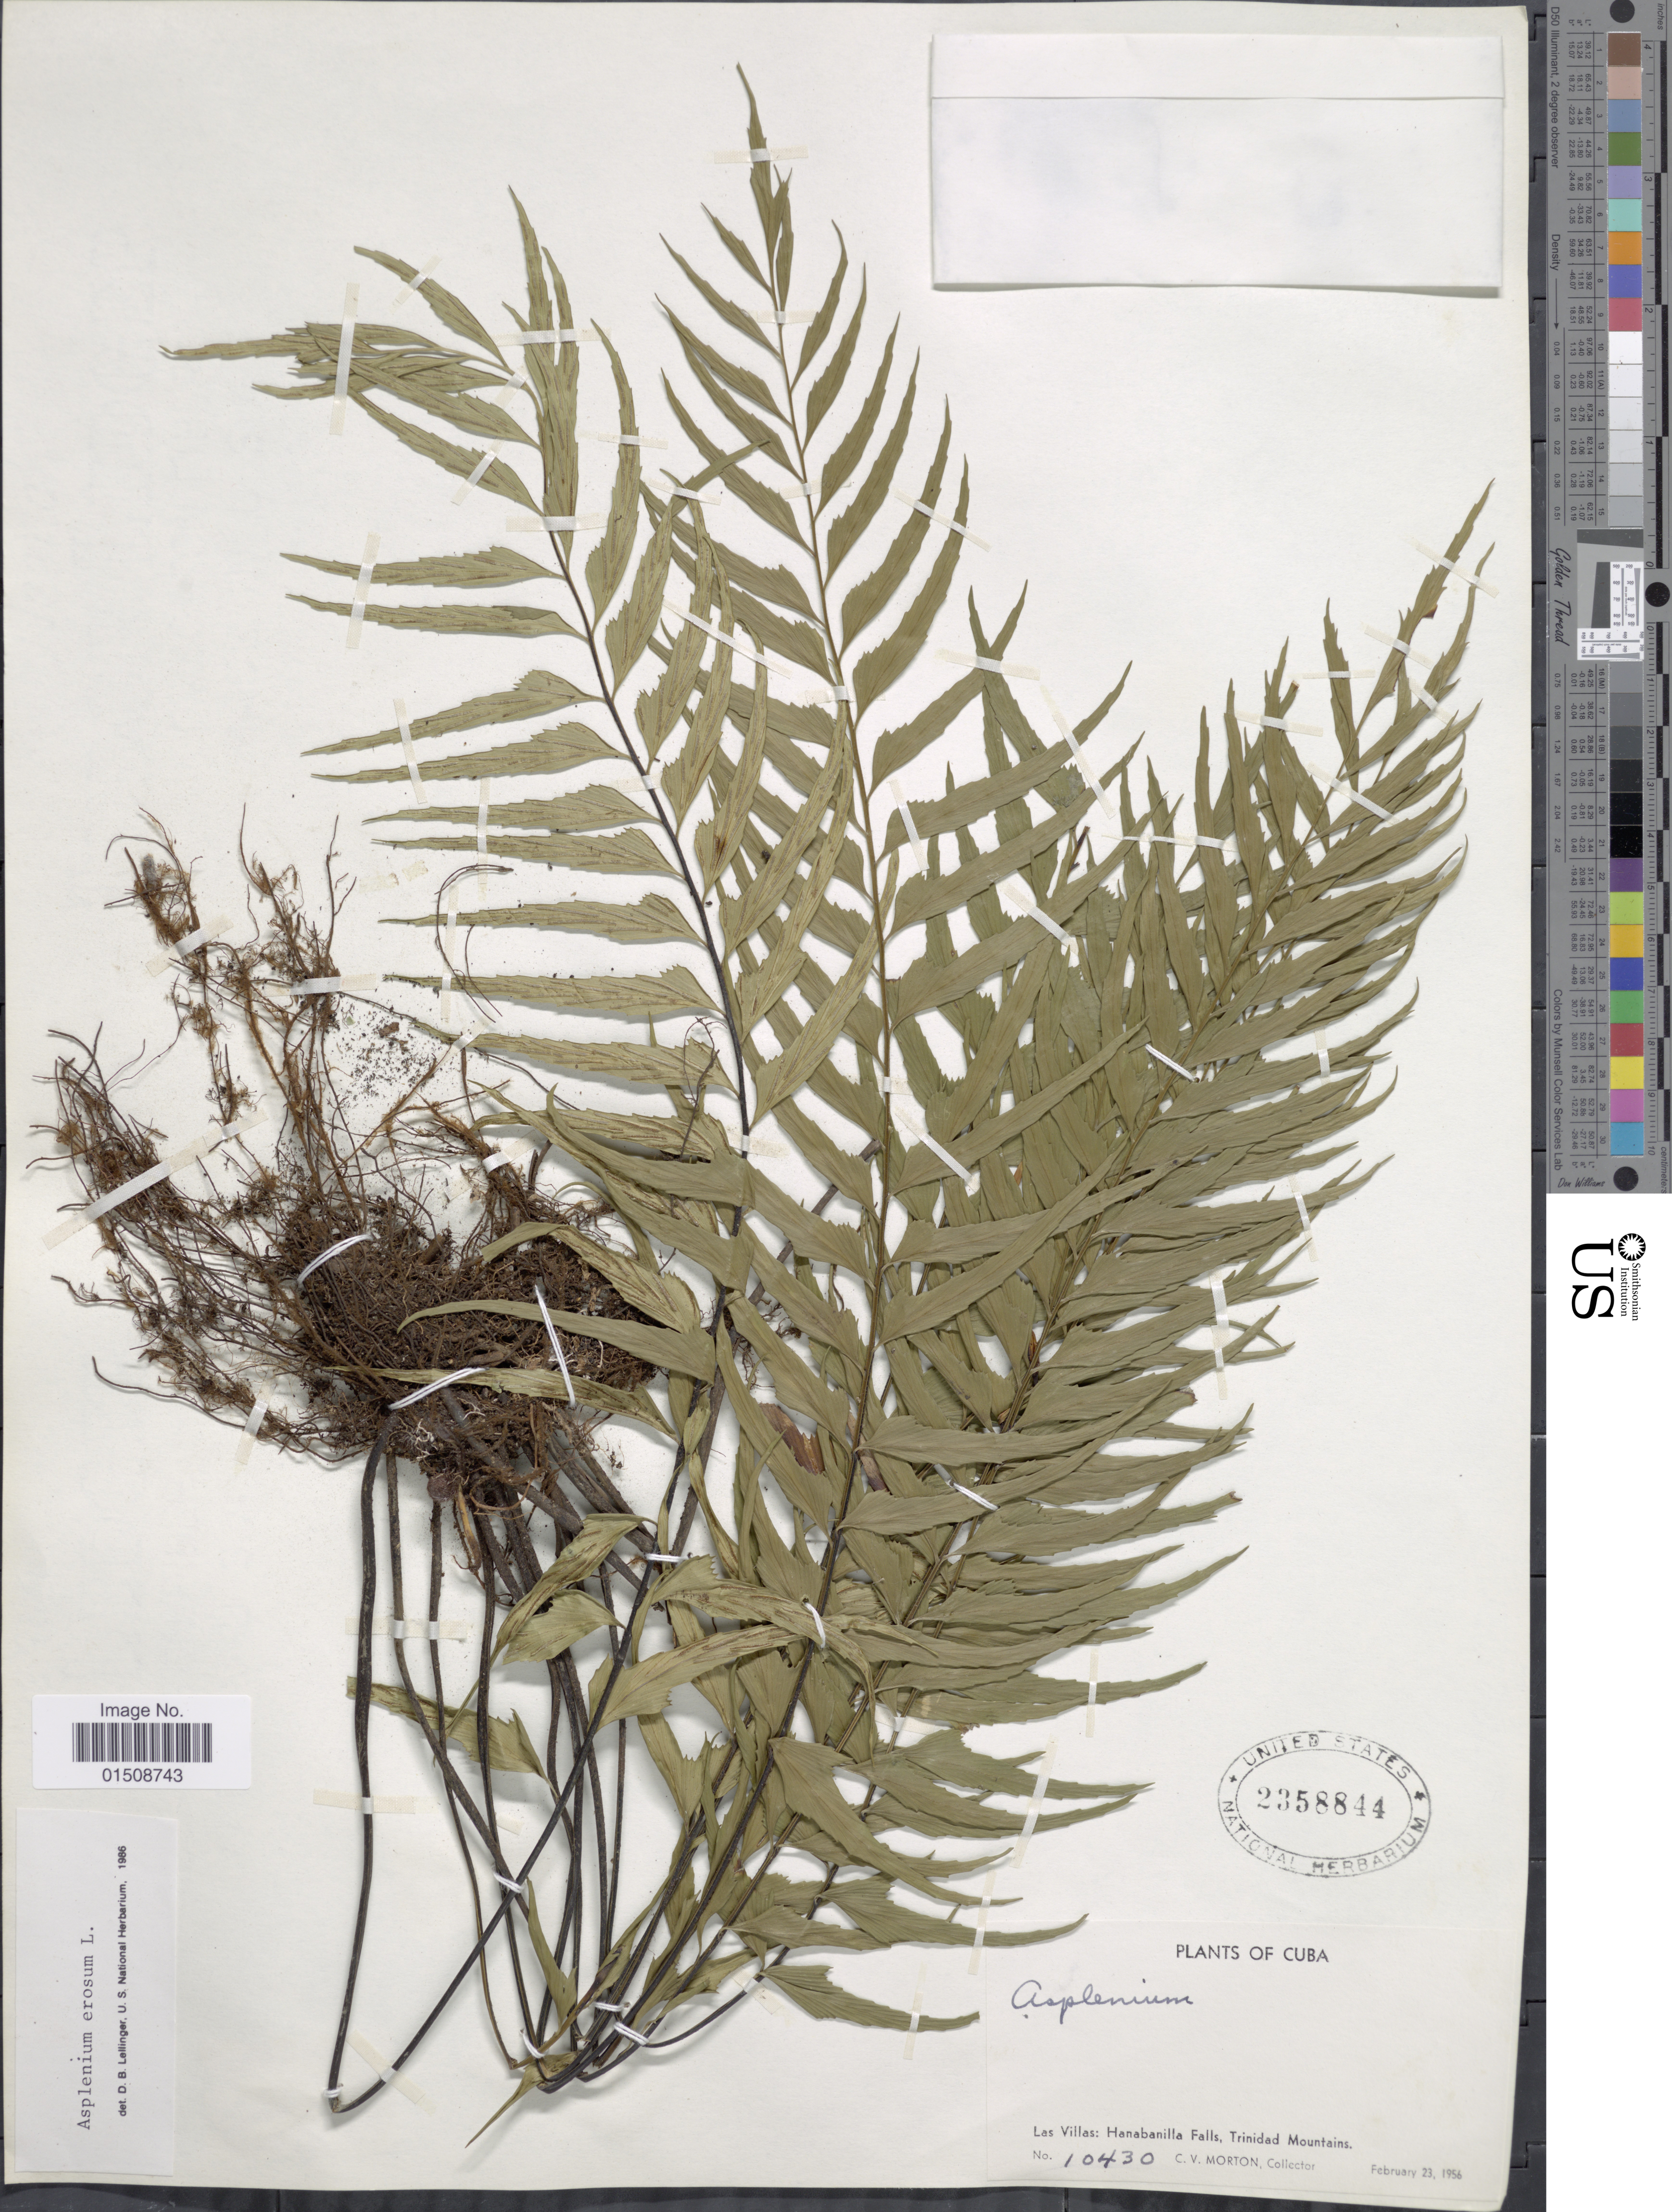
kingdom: Plantae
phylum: Tracheophyta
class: Polypodiopsida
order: Polypodiales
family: Aspleniaceae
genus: Asplenium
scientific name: Asplenium erosum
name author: L.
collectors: C. V. Morton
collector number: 10430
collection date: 1956-02-23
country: Cuba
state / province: Las Villas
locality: Las Villas: Hanabanilla Falls, Trinidad Mountains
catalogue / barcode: US 2358844